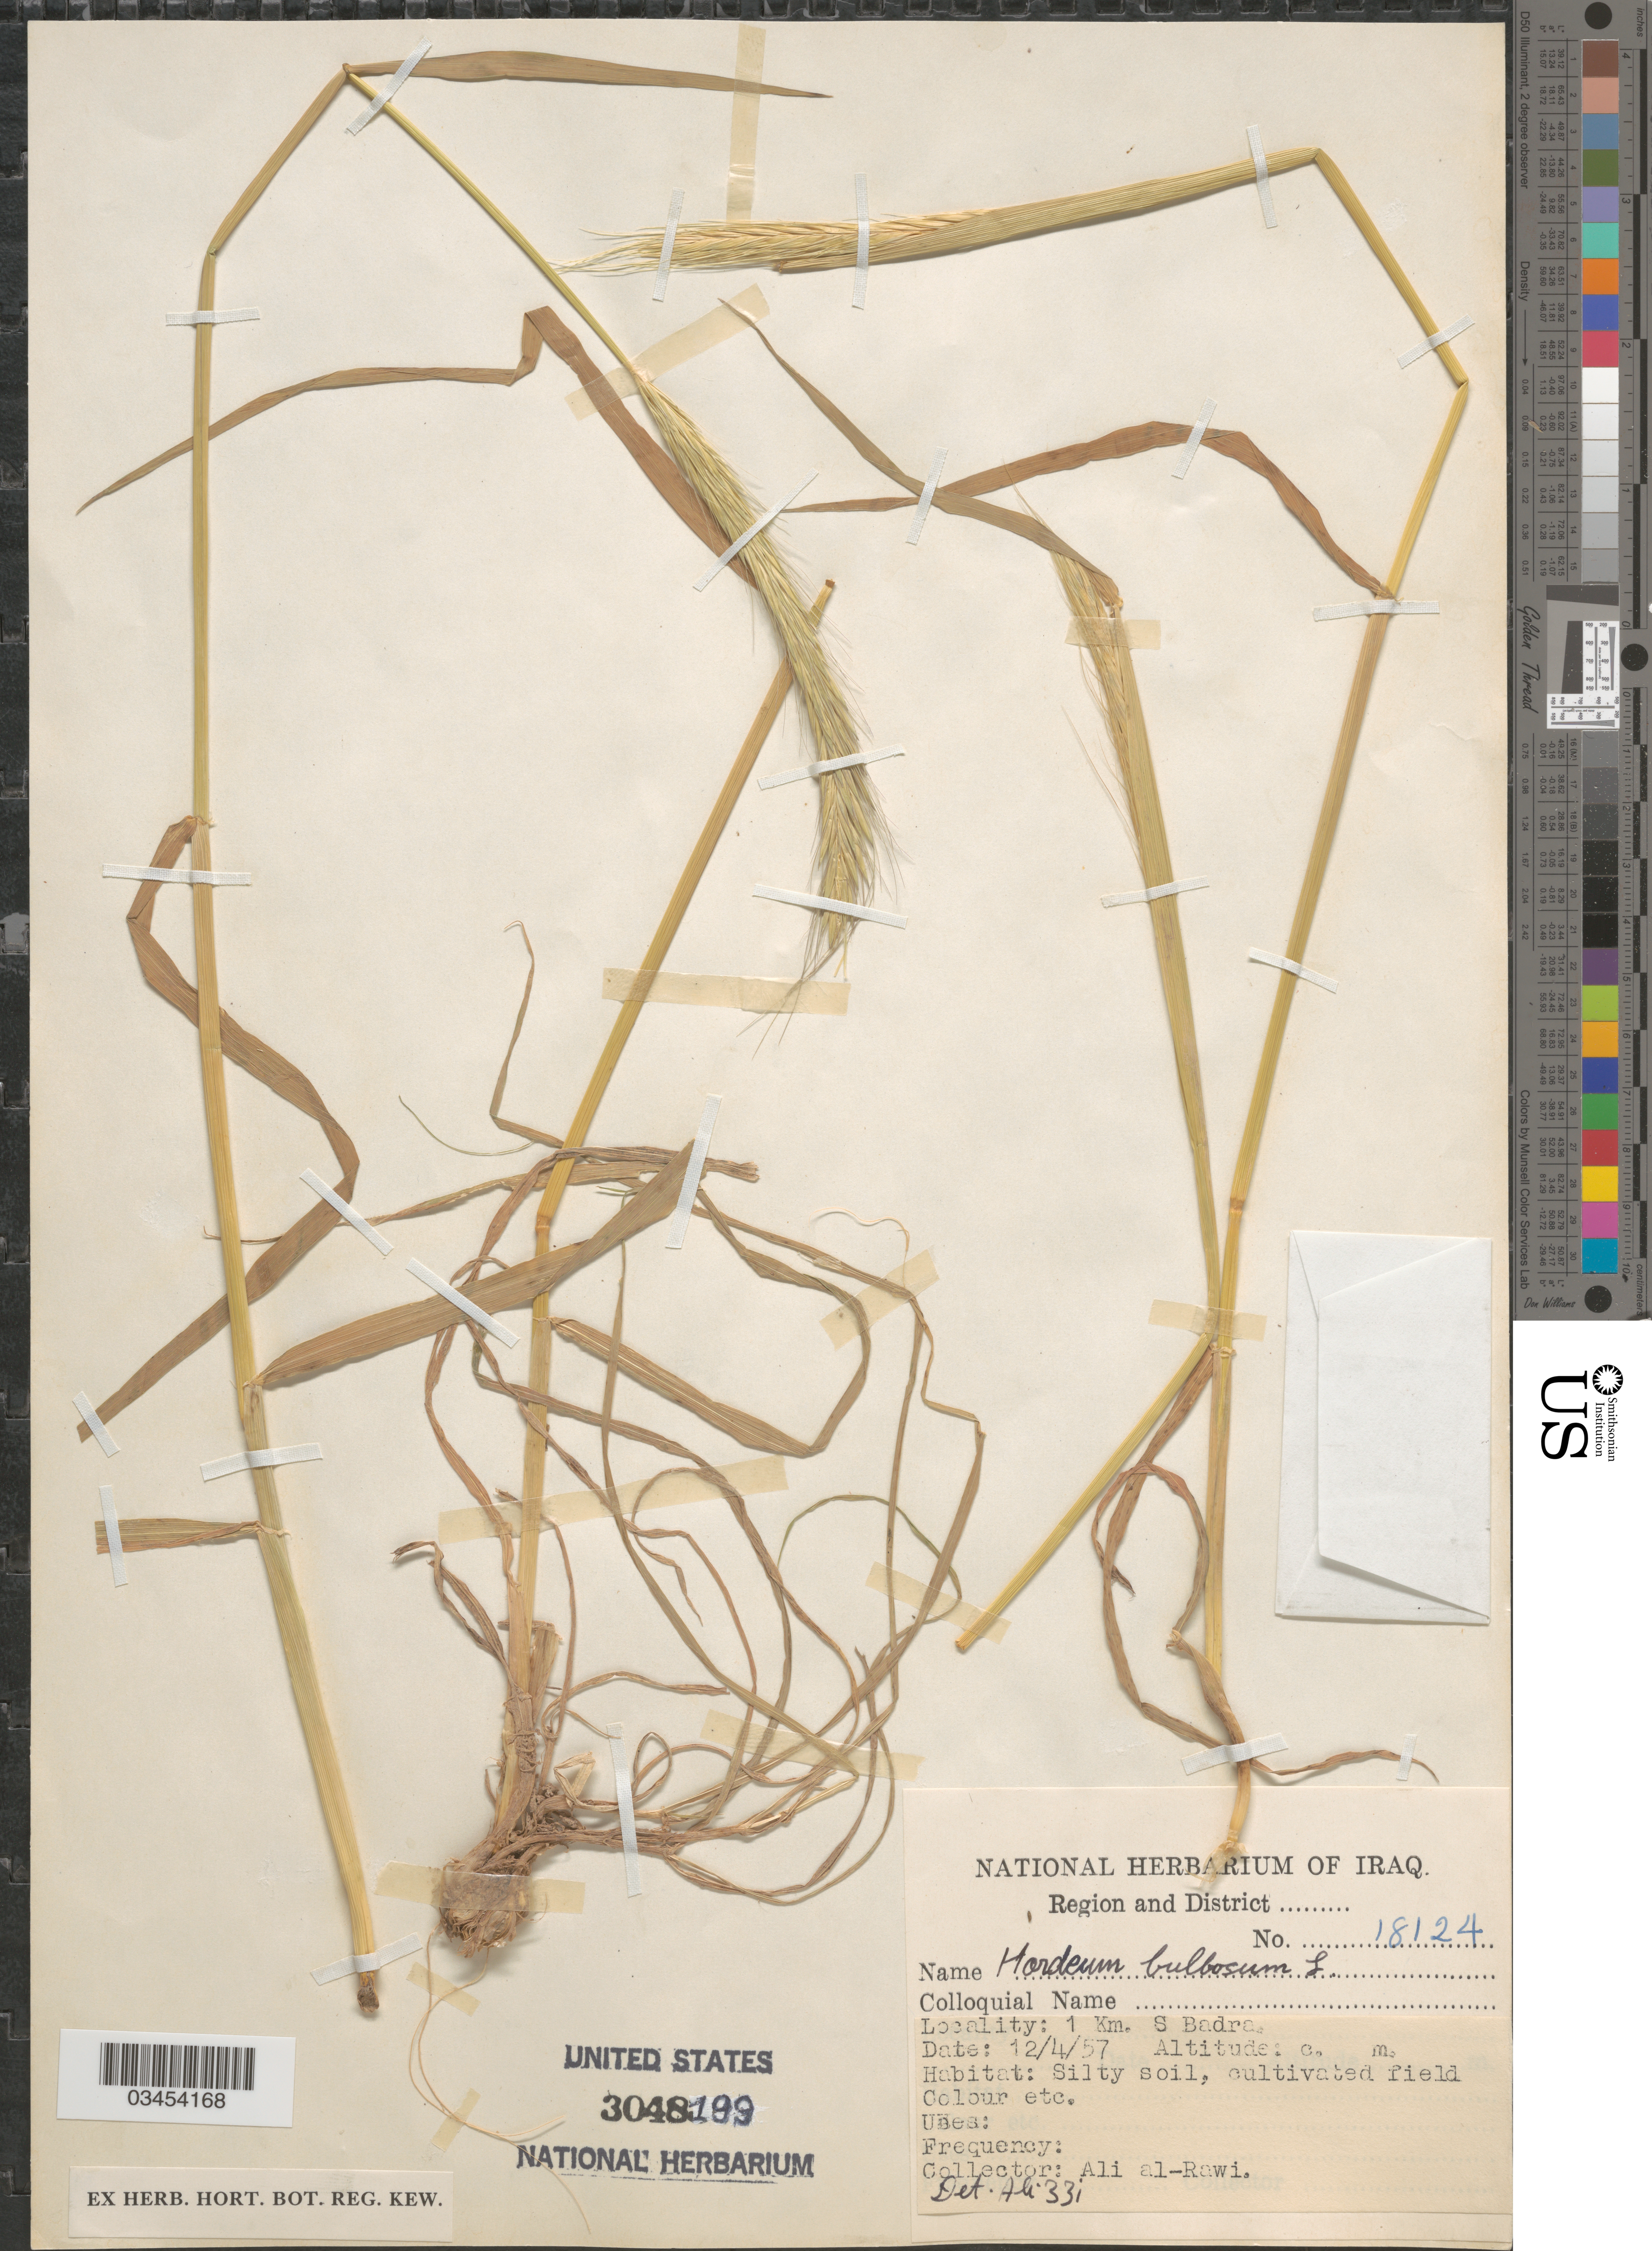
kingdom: Plantae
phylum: Tracheophyta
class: Liliopsida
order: Poales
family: Poaceae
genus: Hordeum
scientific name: Hordeum bulbosum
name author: L.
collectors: A. al Rawi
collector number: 18124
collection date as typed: Transcribed d/m/y: 12/4/57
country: Iraq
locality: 1 Km. S Badra. Cultivated field.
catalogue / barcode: US 3048199